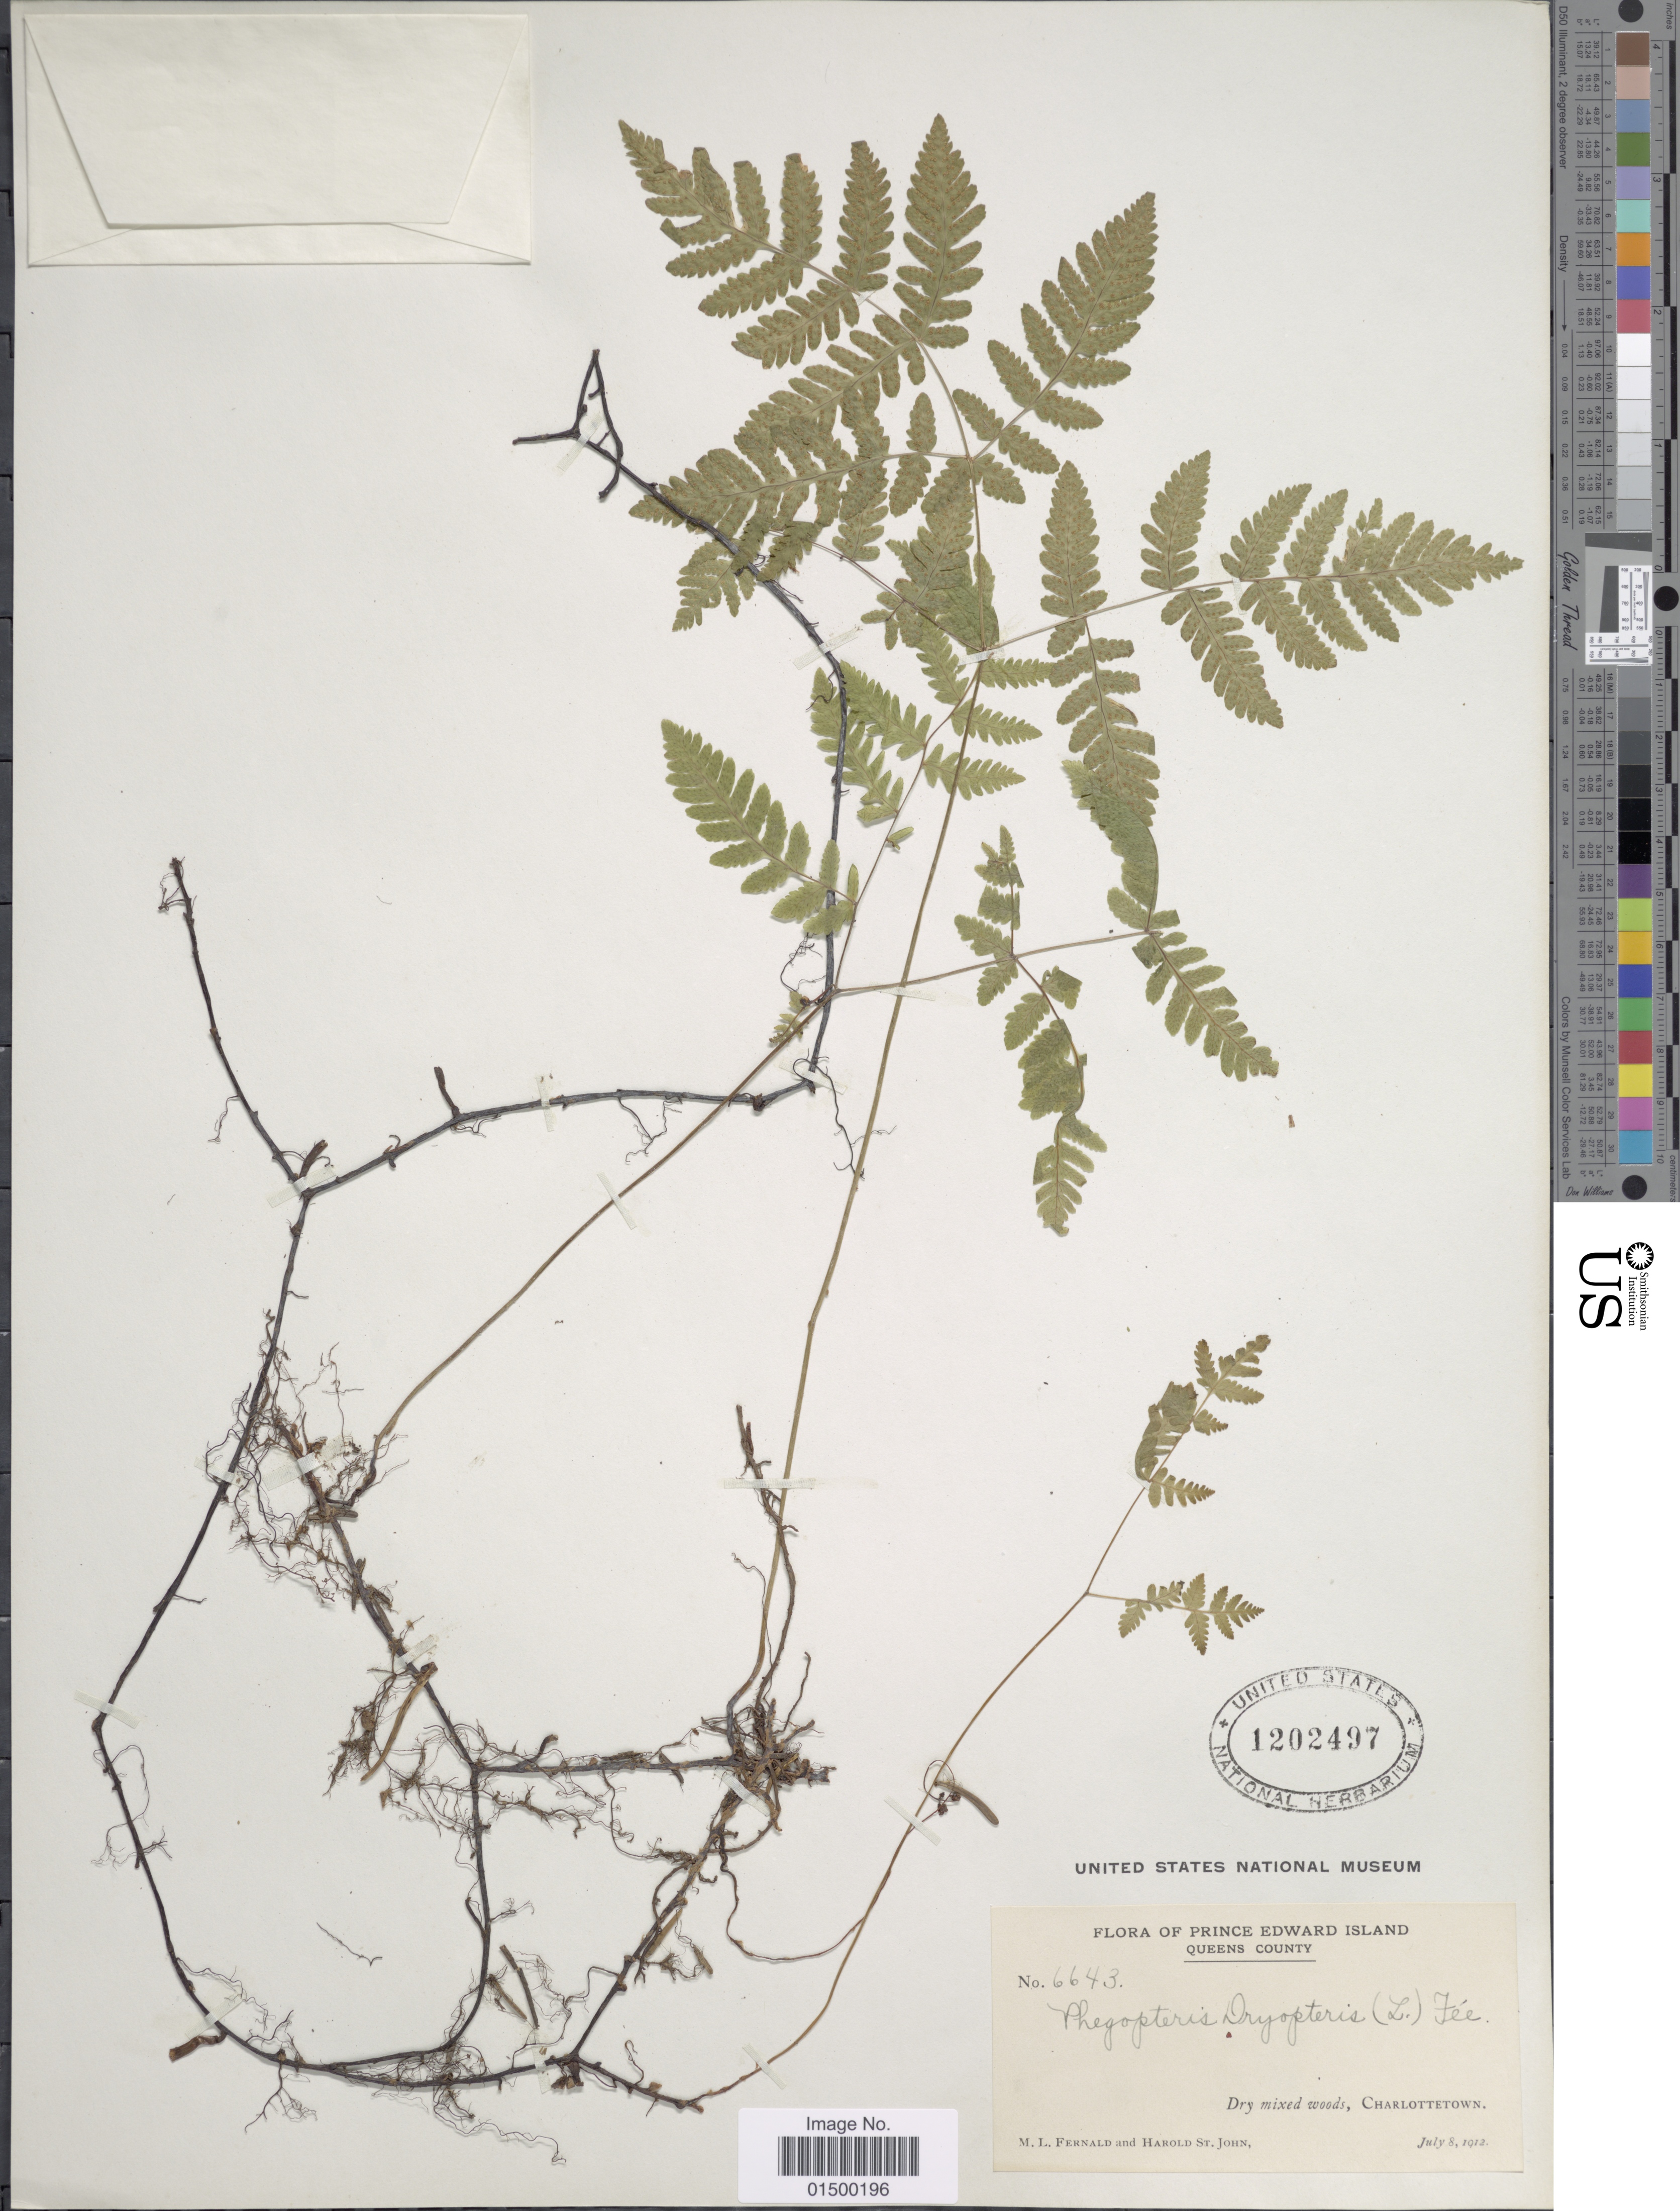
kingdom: Plantae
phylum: Tracheophyta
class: Polypodiopsida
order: Polypodiales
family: Cystopteridaceae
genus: Gymnocarpium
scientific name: Gymnocarpium disjunctum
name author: (Rupr.) Ching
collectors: M. L. Fernald & H. St. John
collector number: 6643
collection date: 1912-07-08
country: Canada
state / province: Prince Edward Island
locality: Queens County.Dry mixes woods, Charlottetown.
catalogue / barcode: US 1202497